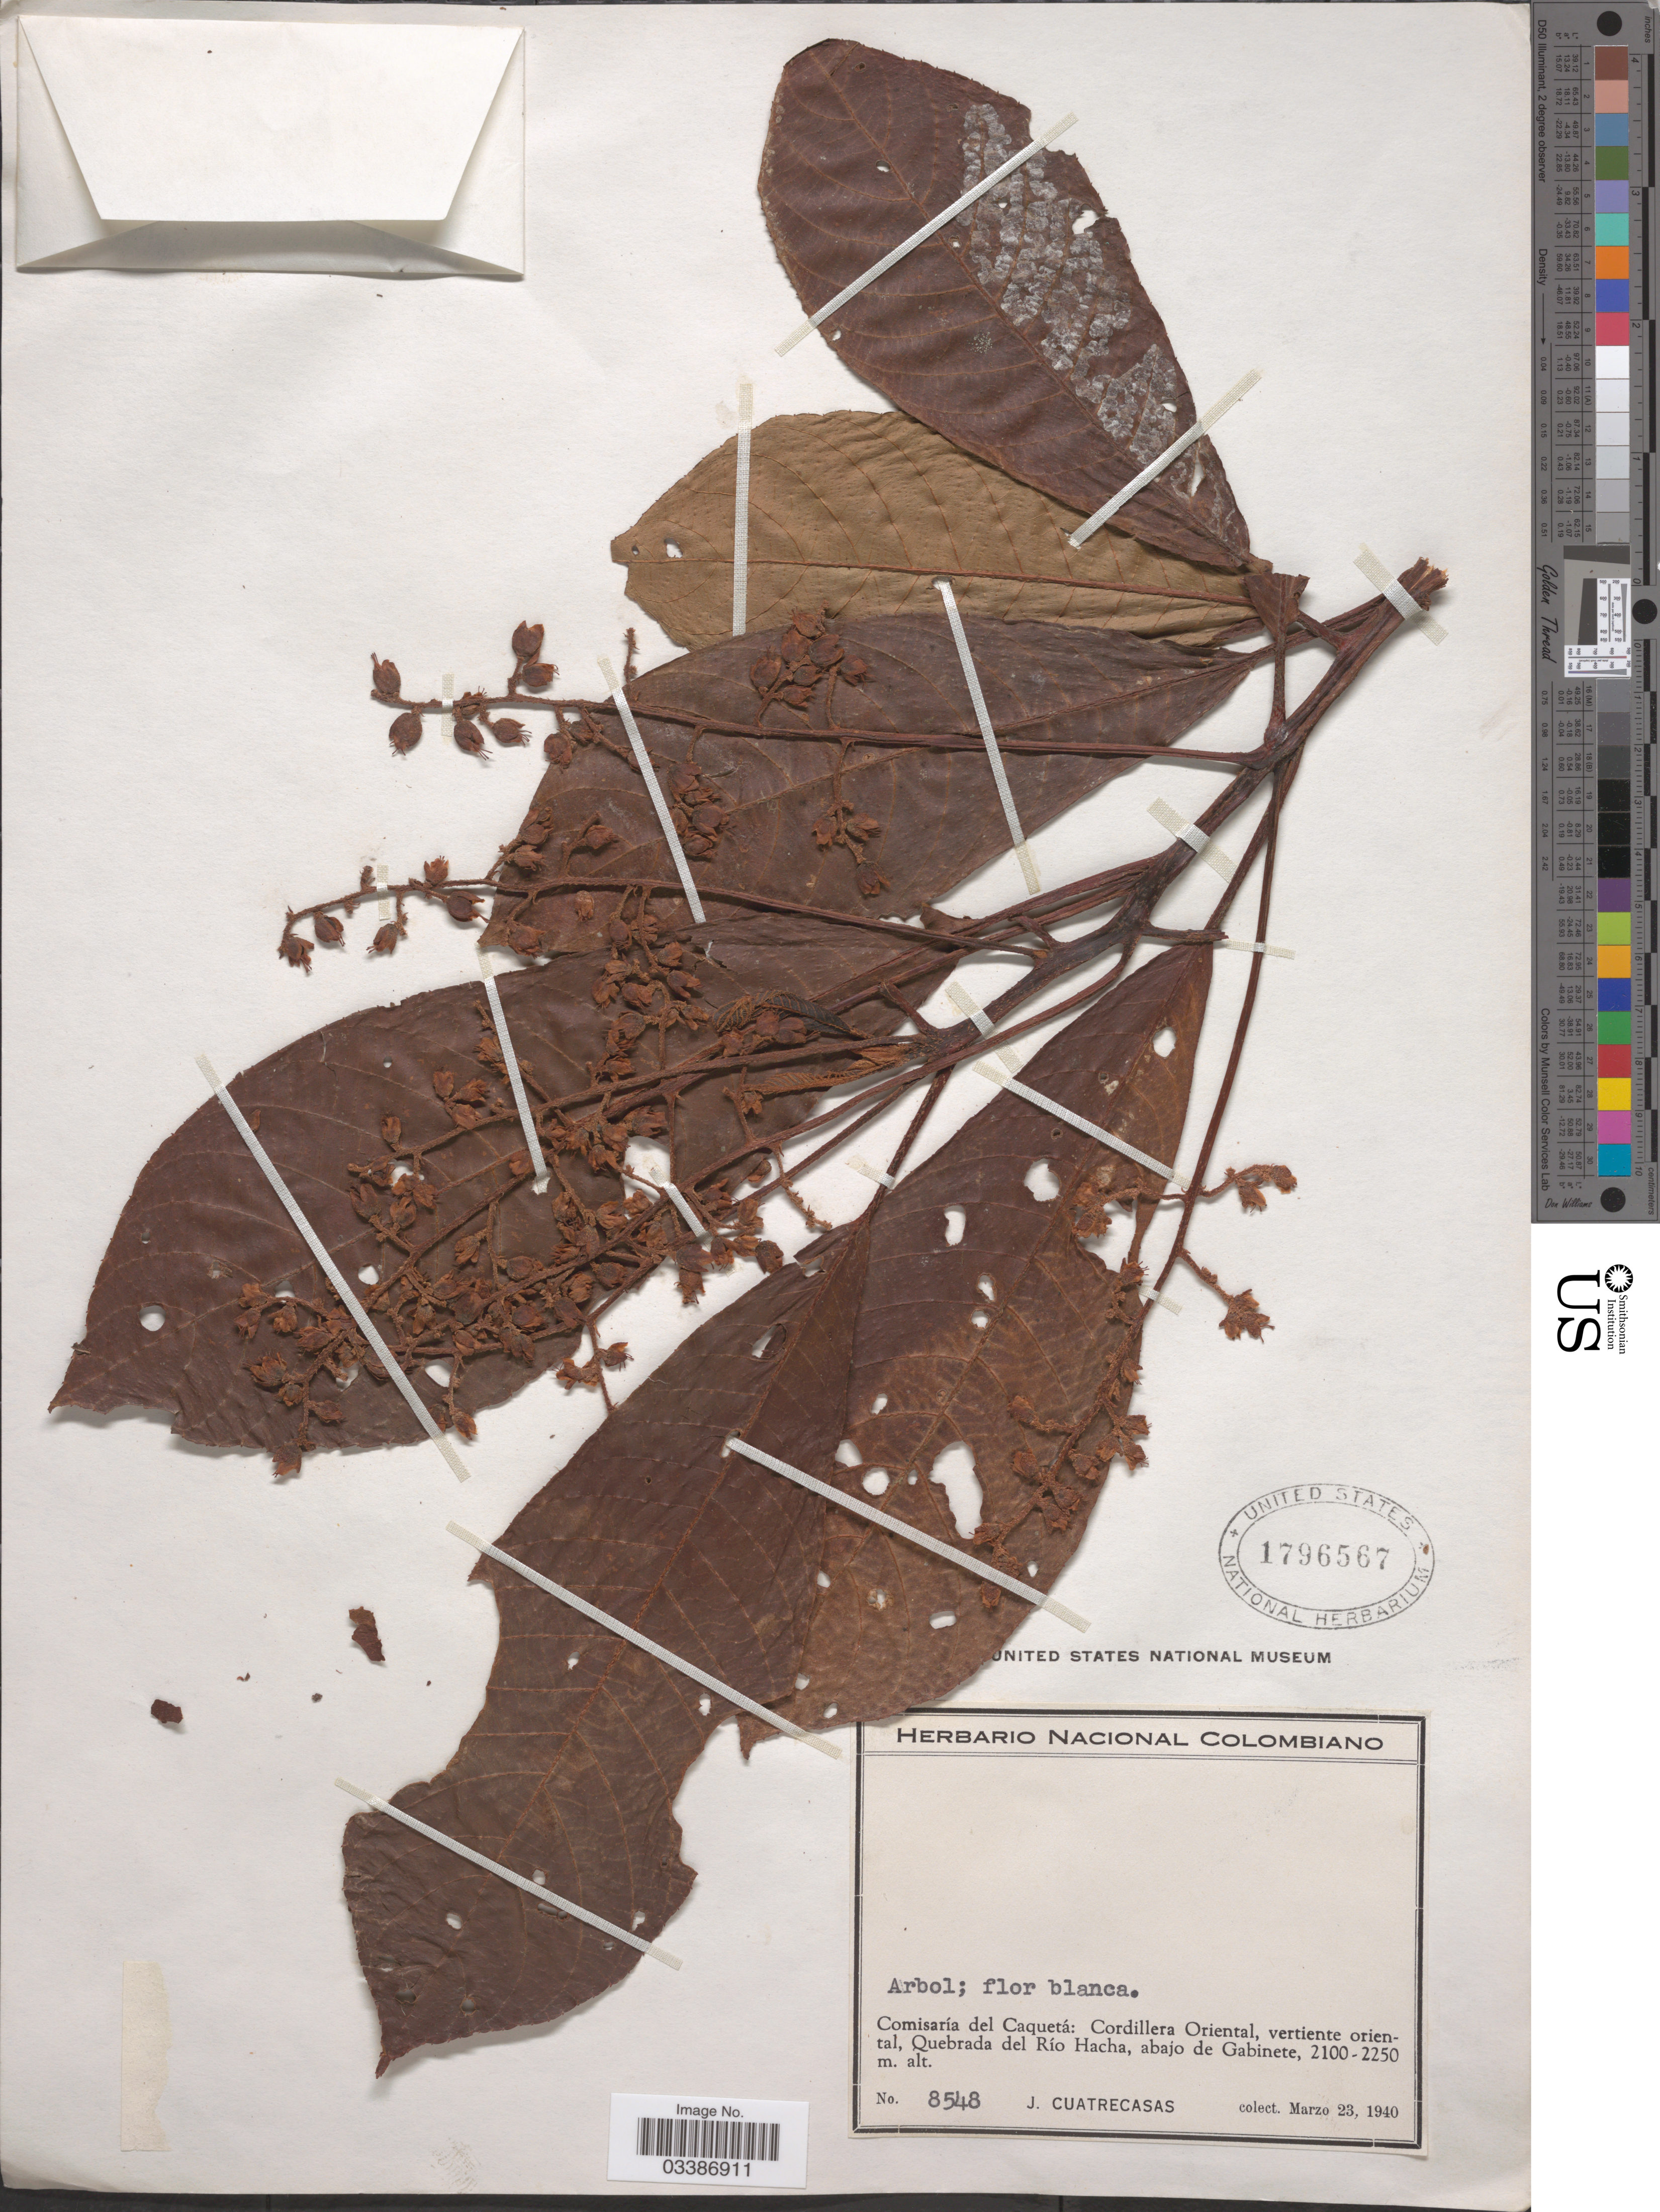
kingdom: Plantae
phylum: Tracheophyta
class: Magnoliopsida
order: Ericales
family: Actinidiaceae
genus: Saurauia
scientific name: Saurauia sp.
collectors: J. Cuatrecasas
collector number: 8548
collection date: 1940-03-23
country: Colombia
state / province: Caquetá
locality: Comisaría del Caquetá: Cordillera Oriental, vertiente oriental, Quebrada del Río Hacha, abajo de Gabinete.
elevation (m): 2100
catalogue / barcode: US 1796567